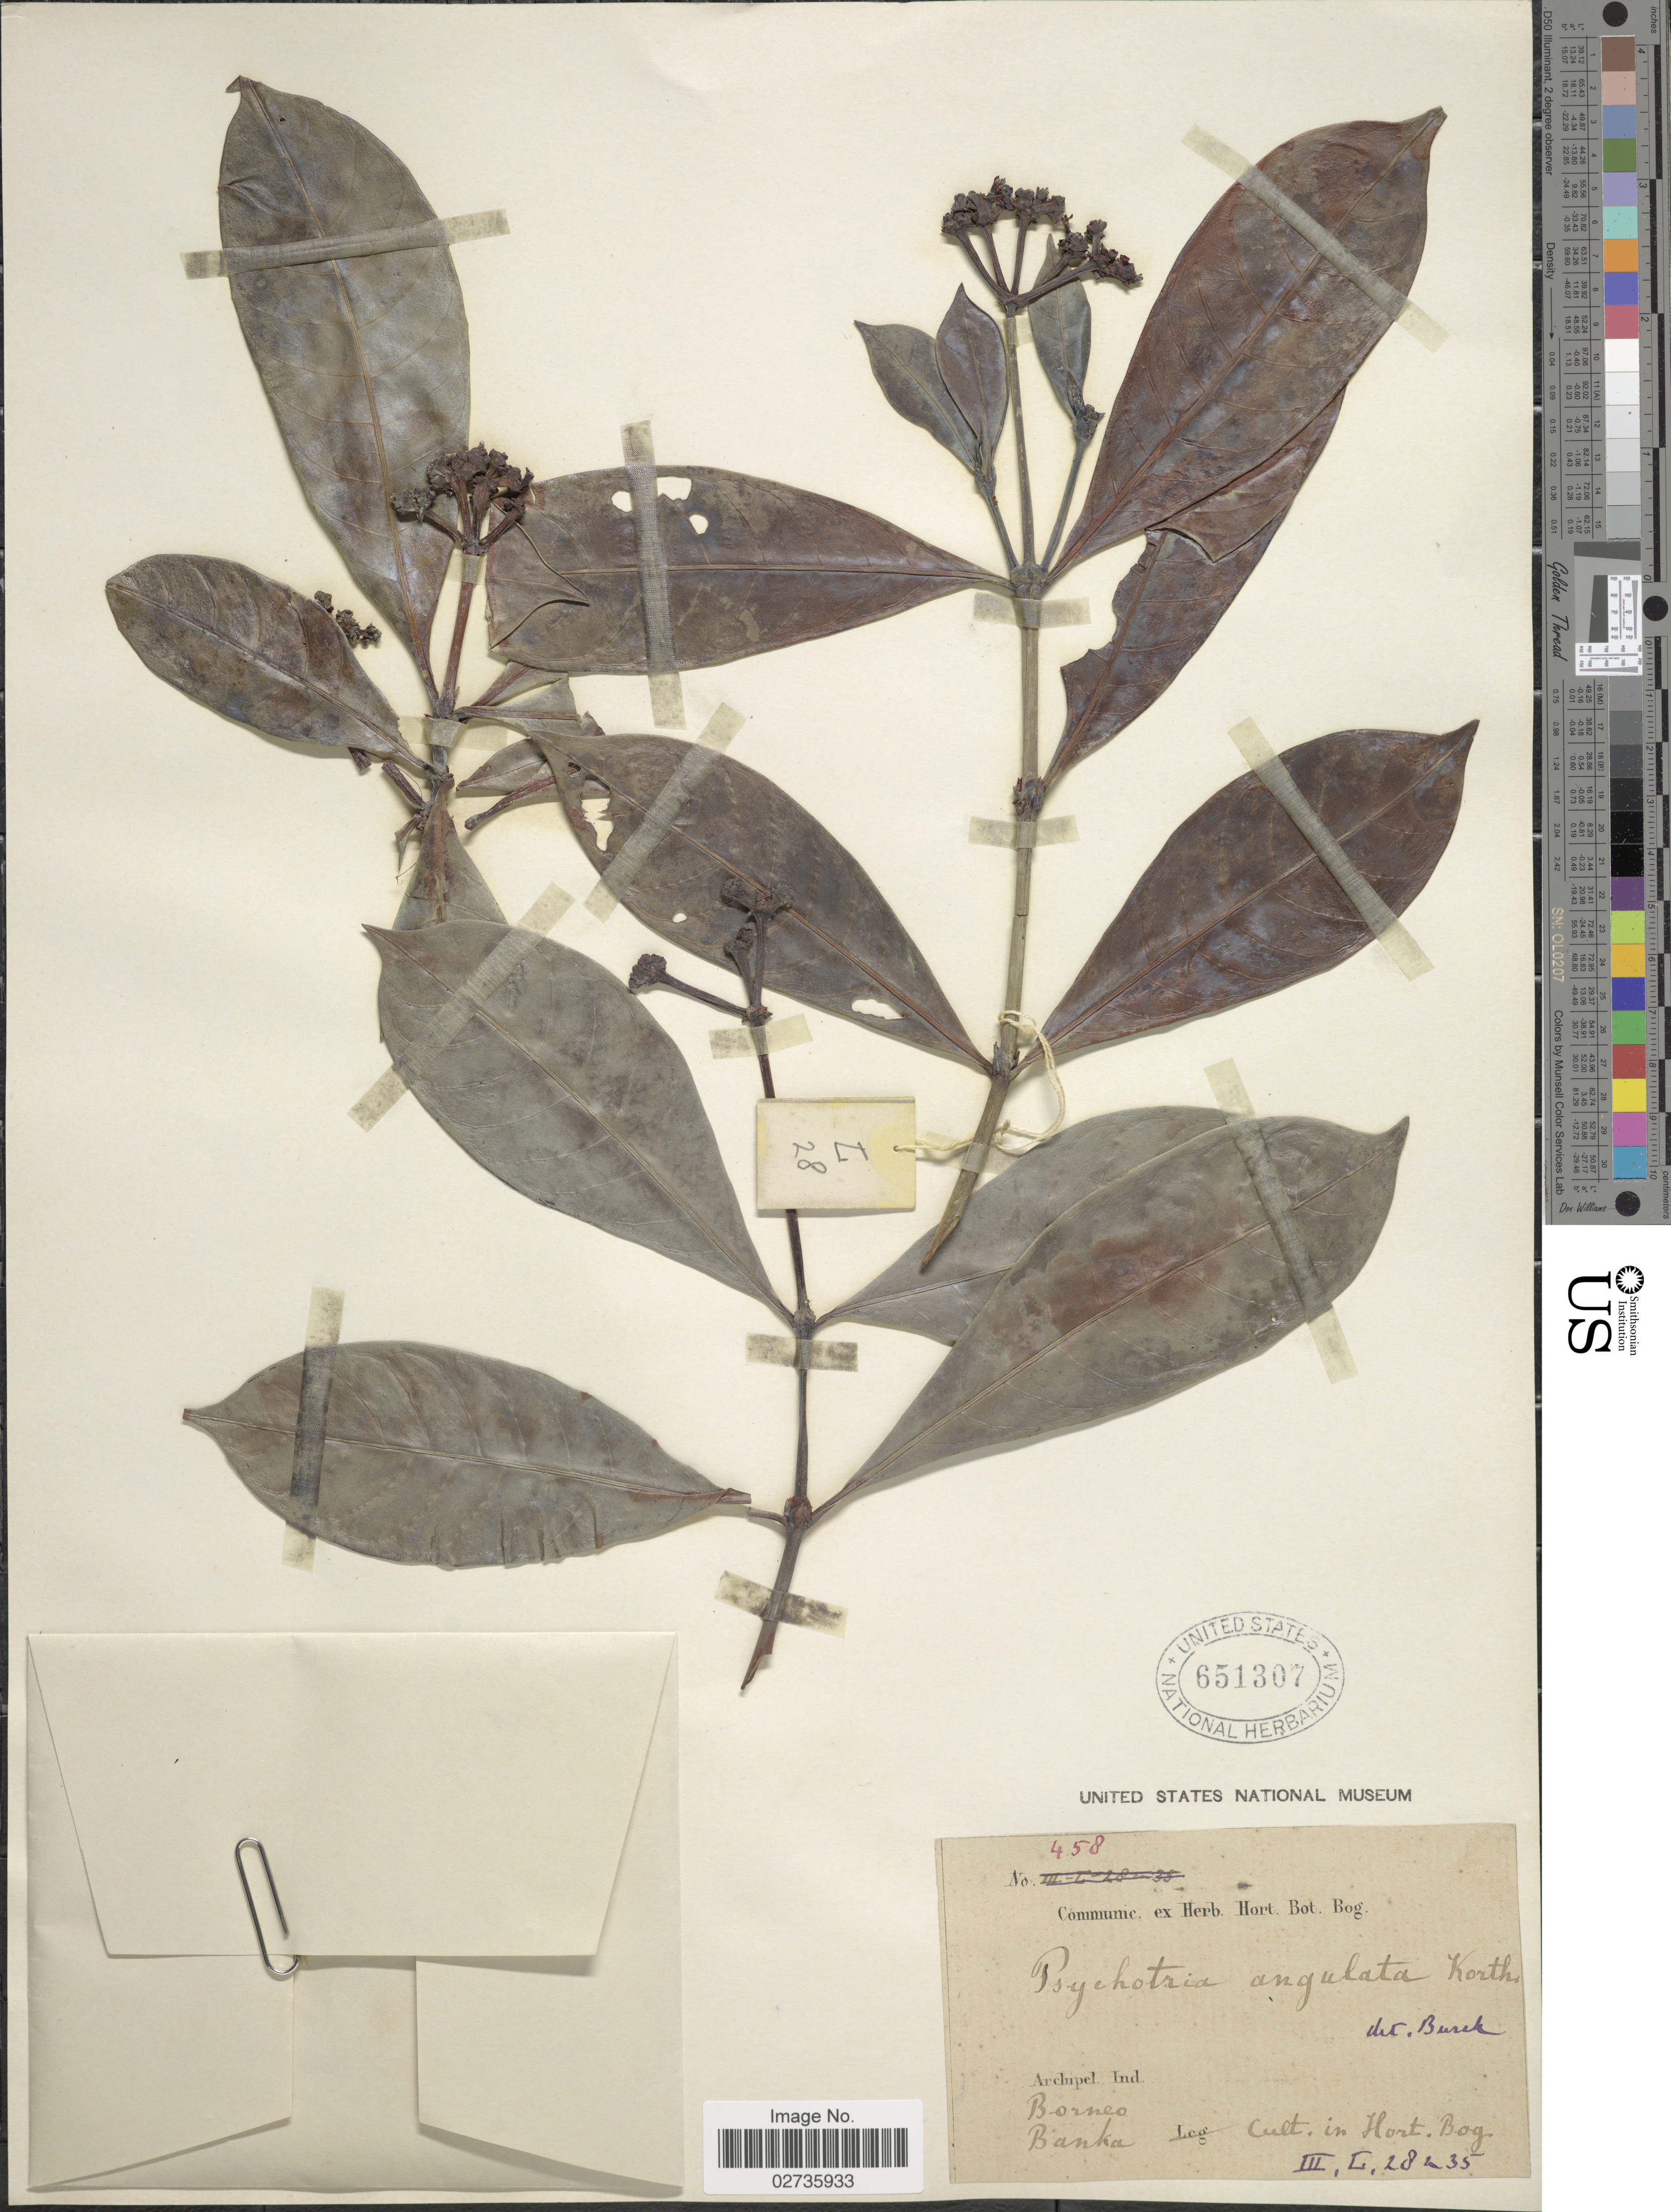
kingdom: Plantae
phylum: Tracheophyta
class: Magnoliopsida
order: Gentianales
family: Rubiaceae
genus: Psychotria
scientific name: Psychotria angulata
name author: Korth.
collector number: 458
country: Indonesia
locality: Archipel Ind. Borneo, Banka, Cult in Hort. Bog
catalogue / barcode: US 651307